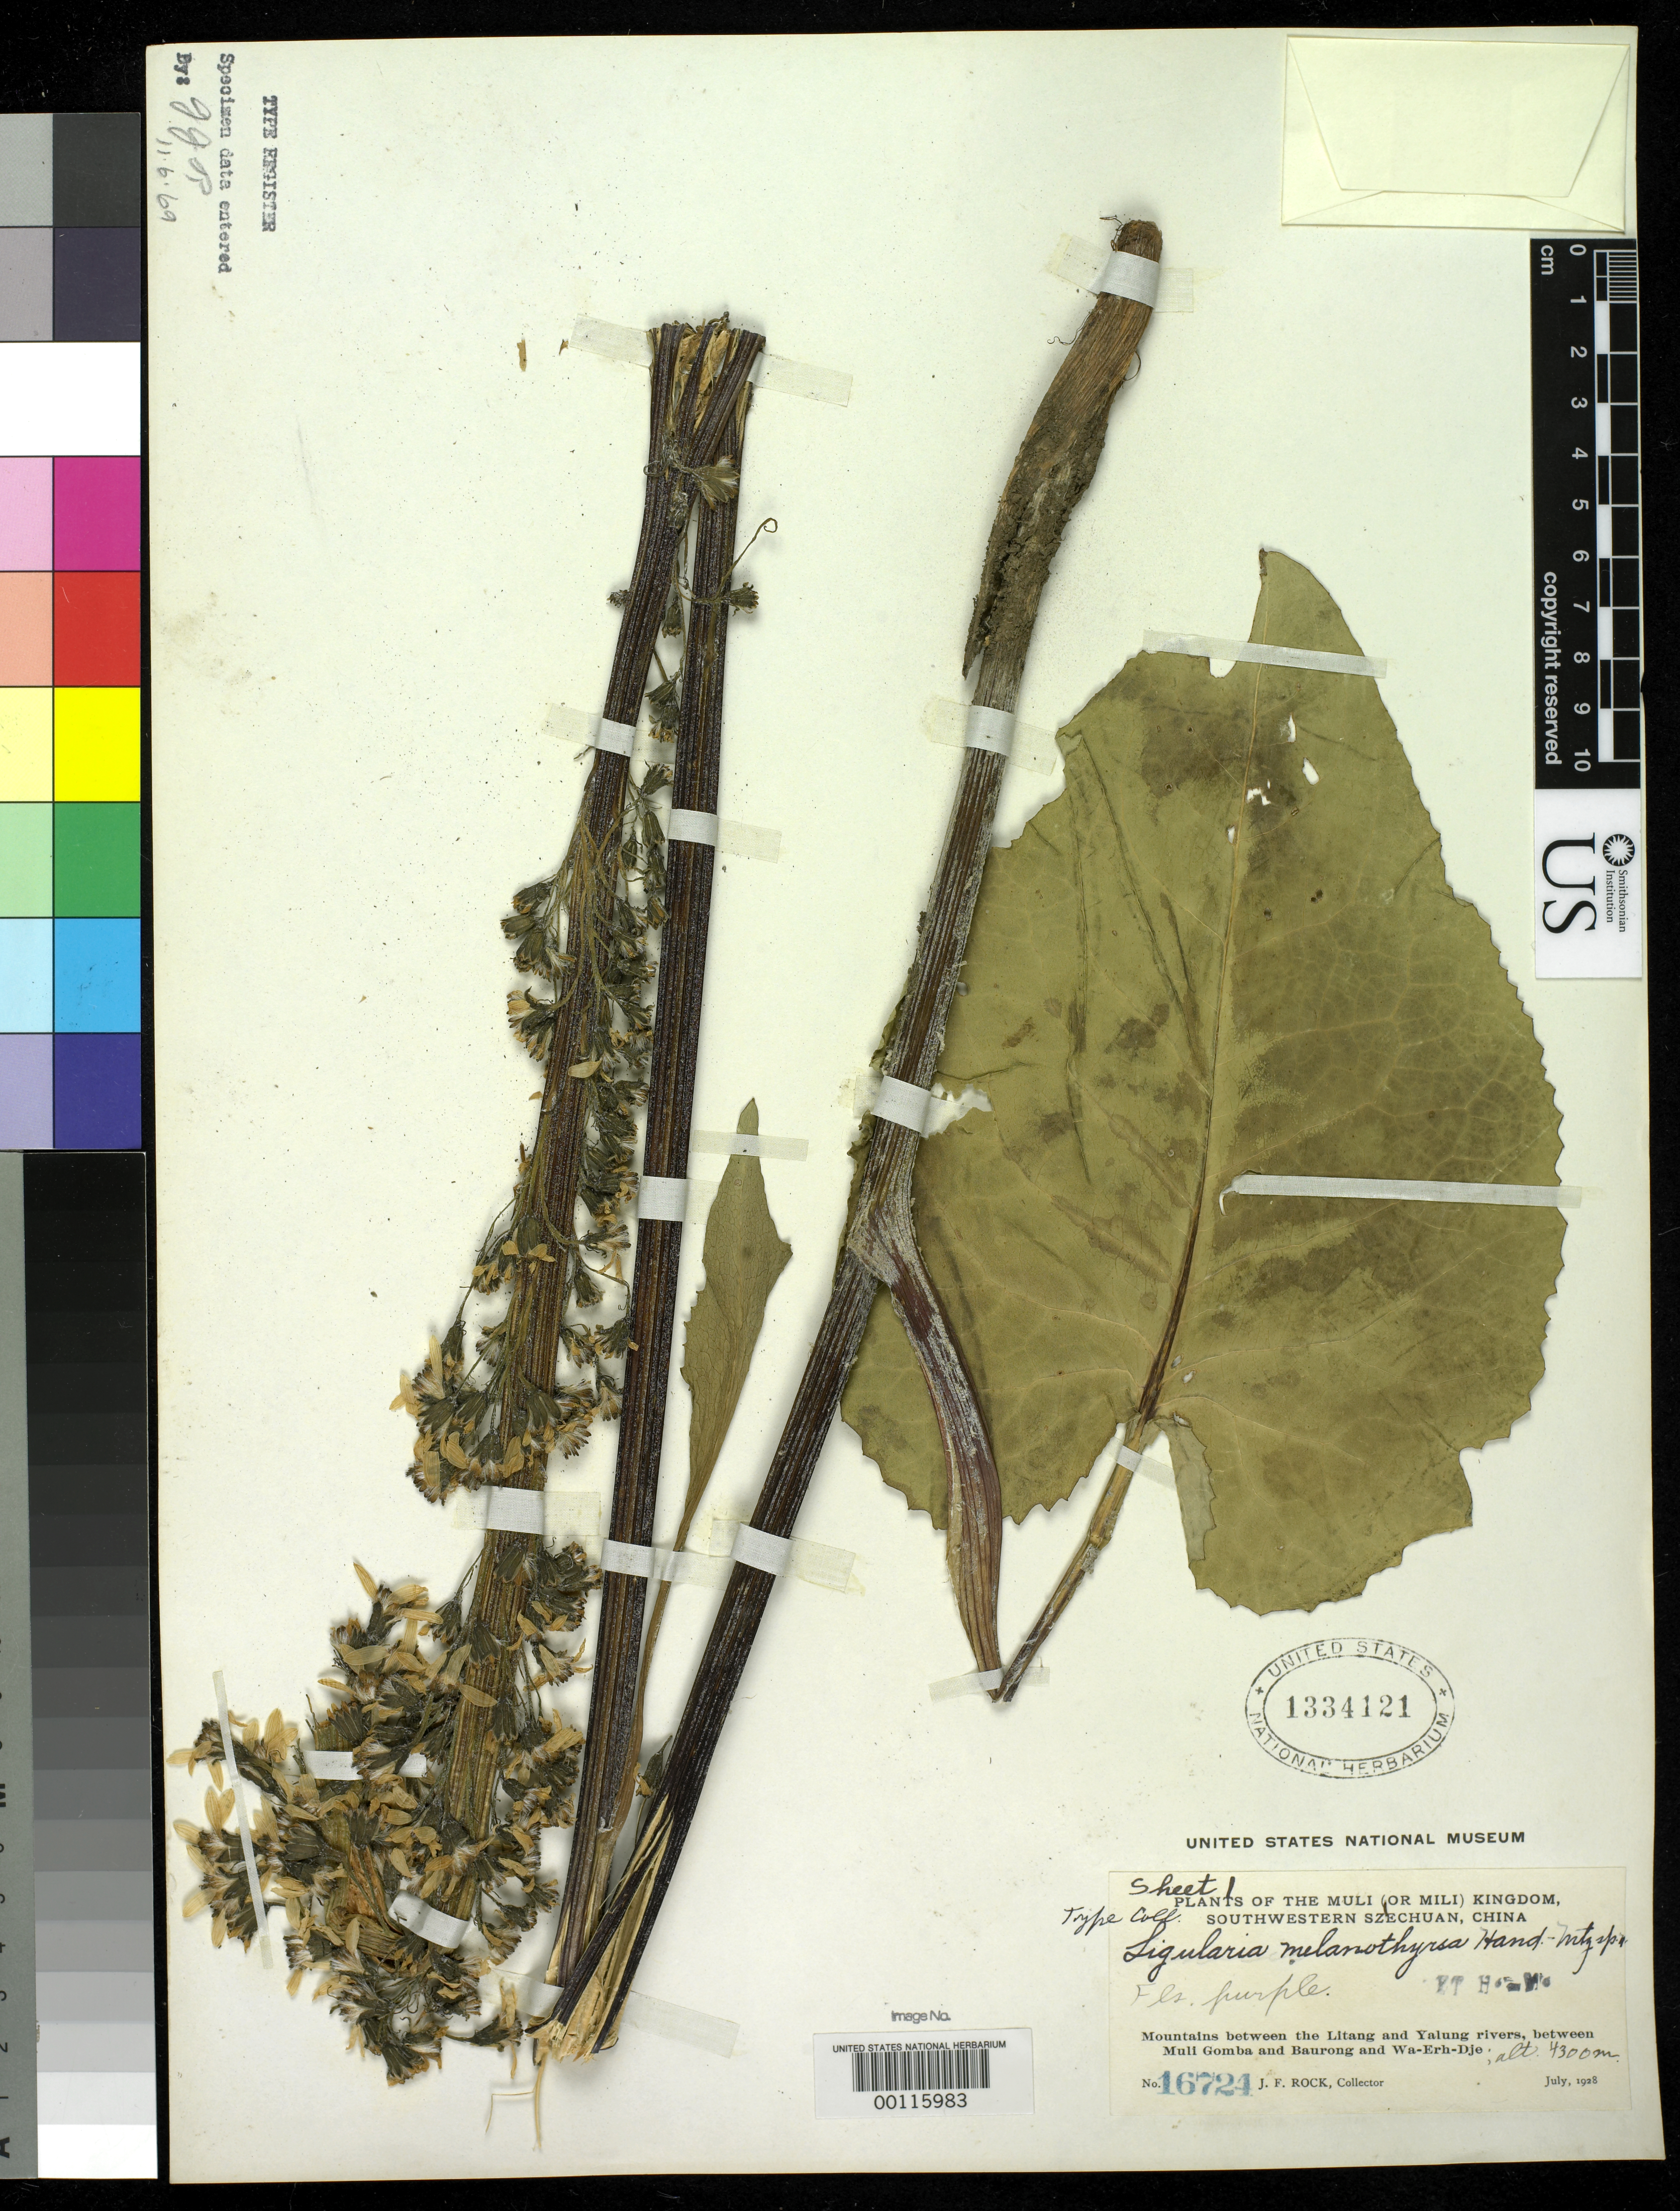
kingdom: Plantae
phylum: Tracheophyta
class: Magnoliopsida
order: Asterales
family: Asteraceae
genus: Ligularia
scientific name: Ligularia melanothyrsa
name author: Hand.-Mazz.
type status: Isotype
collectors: J. F. Rock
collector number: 16724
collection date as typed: Jul 1928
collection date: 1928-07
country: China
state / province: Sichuan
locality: Between Muli Gomba and Baurong and Wa-erh-dje.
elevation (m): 4300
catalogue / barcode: US 1334121